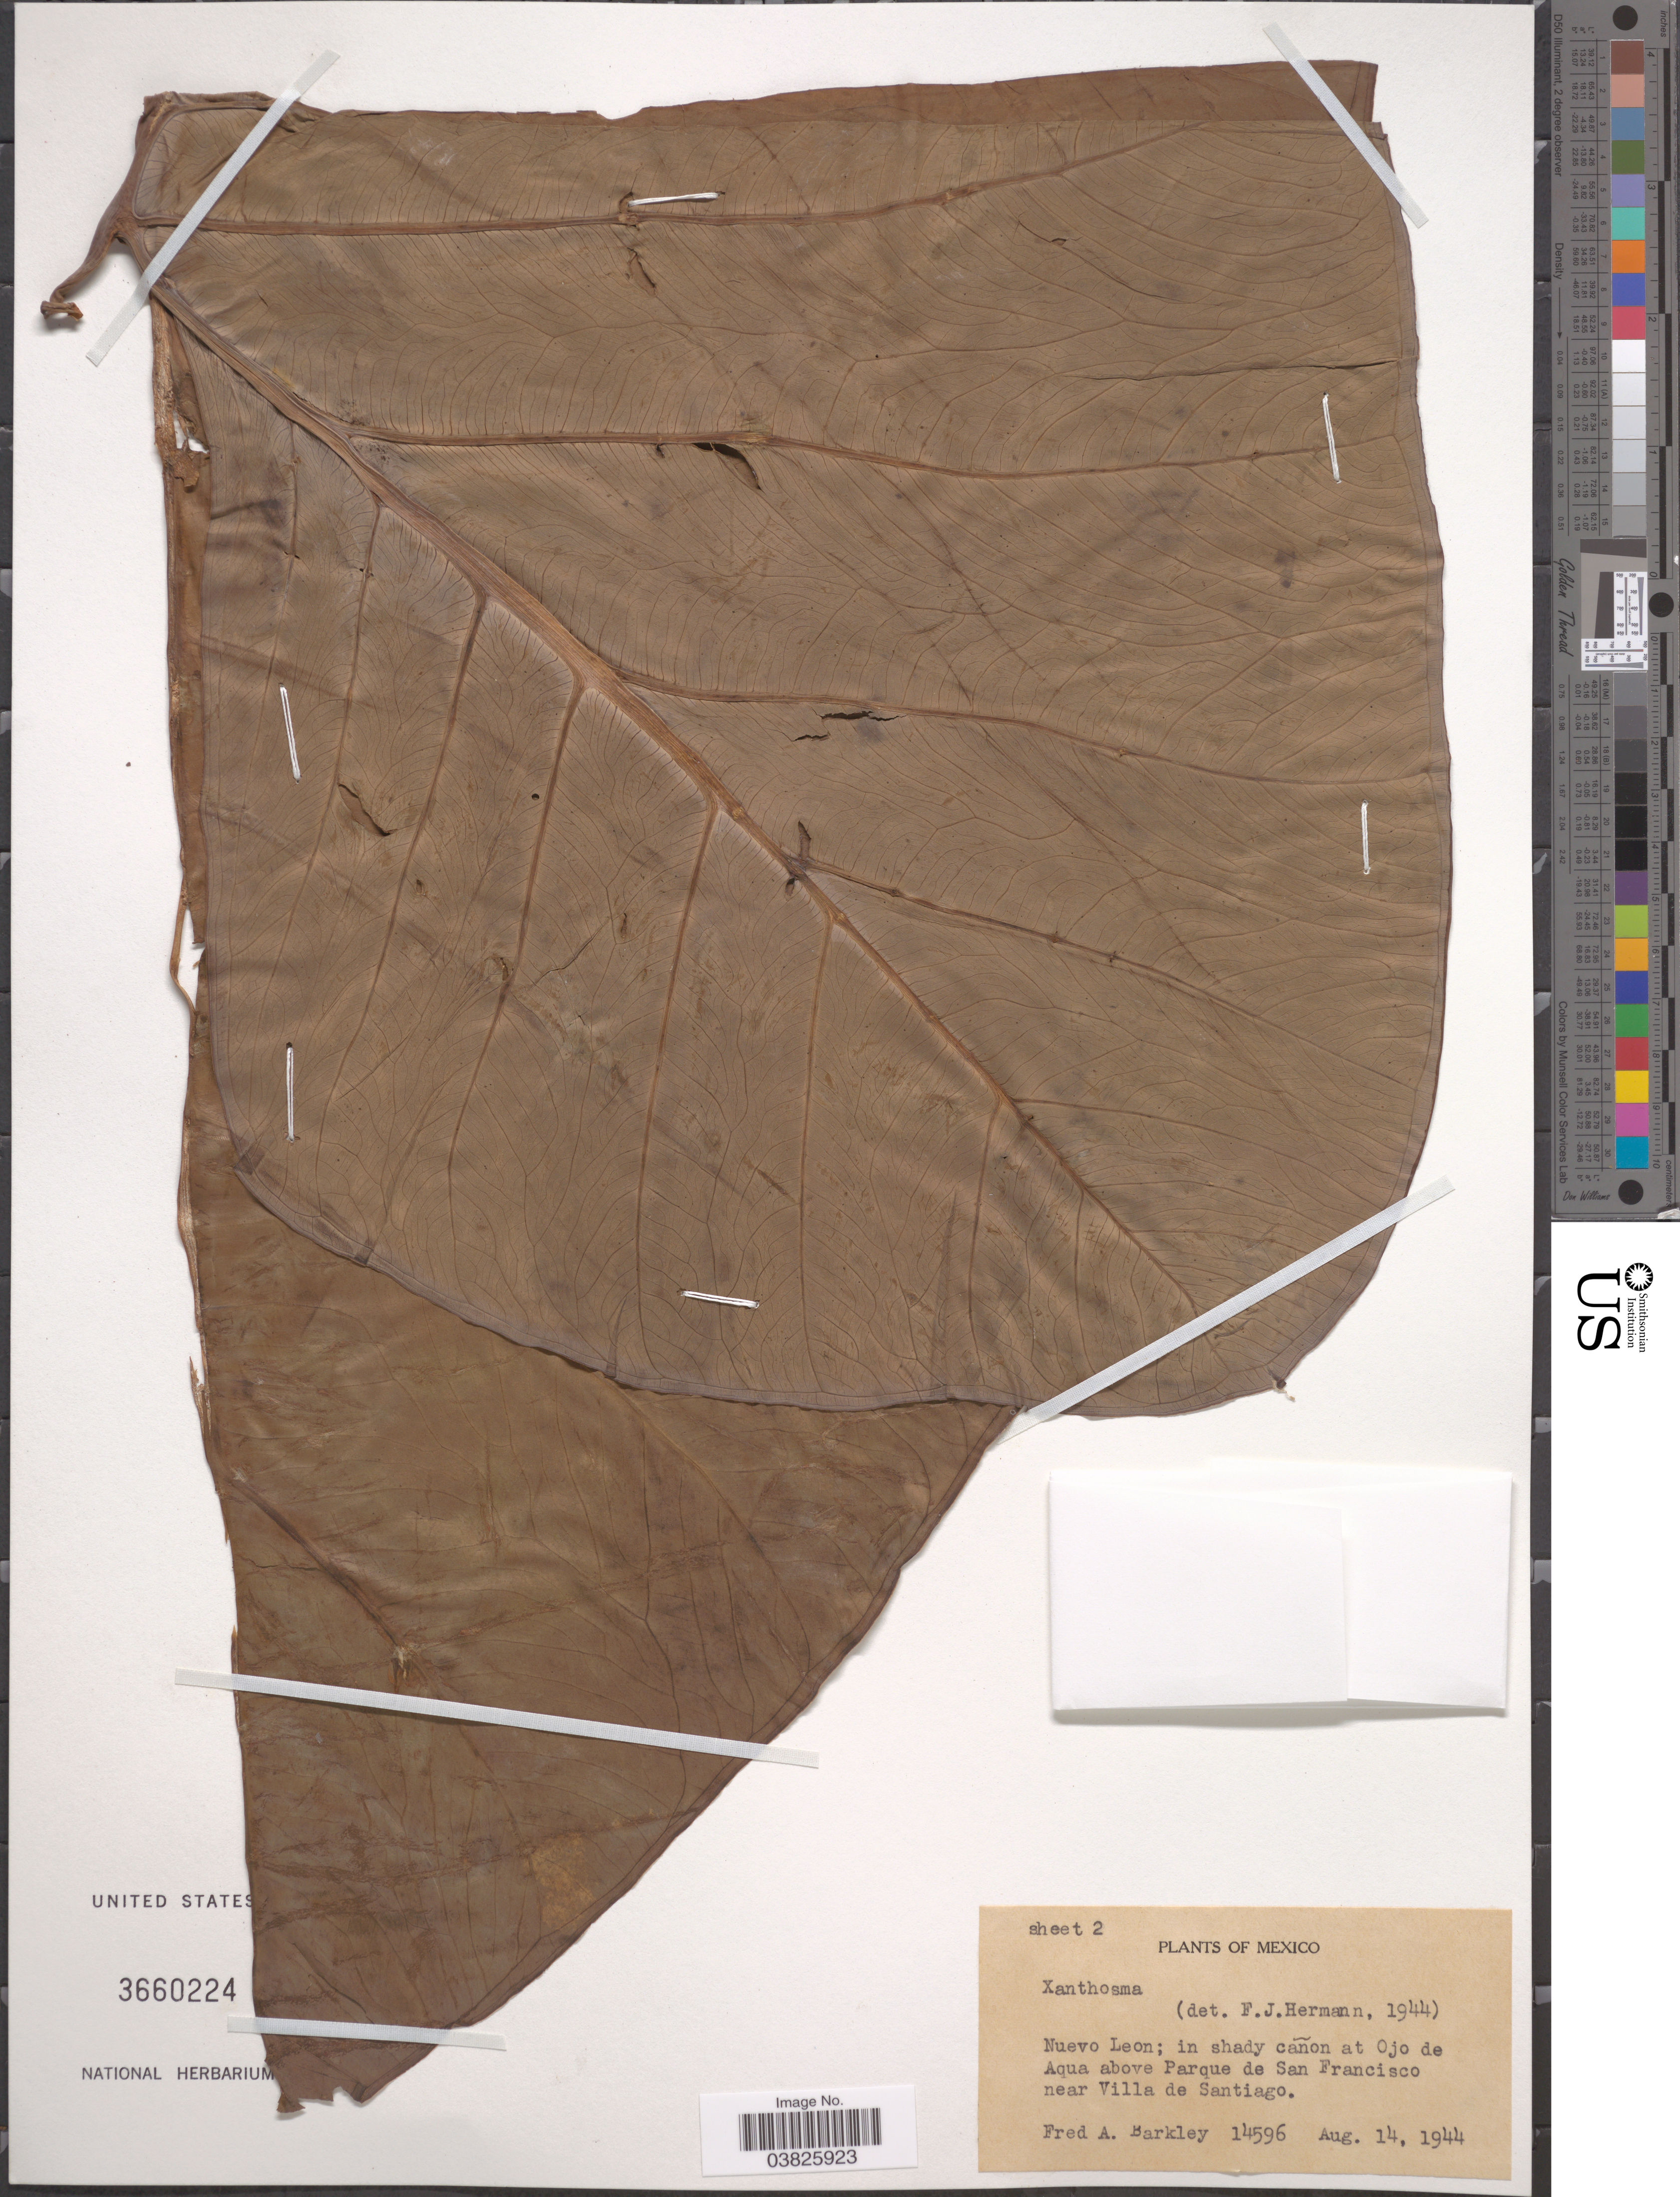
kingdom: Plantae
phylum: Tracheophyta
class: Liliopsida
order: Alismatales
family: Araceae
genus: Xanthosoma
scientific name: Xanthosoma sp.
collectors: F. A. Barkley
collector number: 14596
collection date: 1944-08-14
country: Mexico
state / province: Nuevo León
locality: In shady cañon at Ojo de Aqua above Parque de San Francisco near Villa de Santiago.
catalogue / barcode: US 3660224